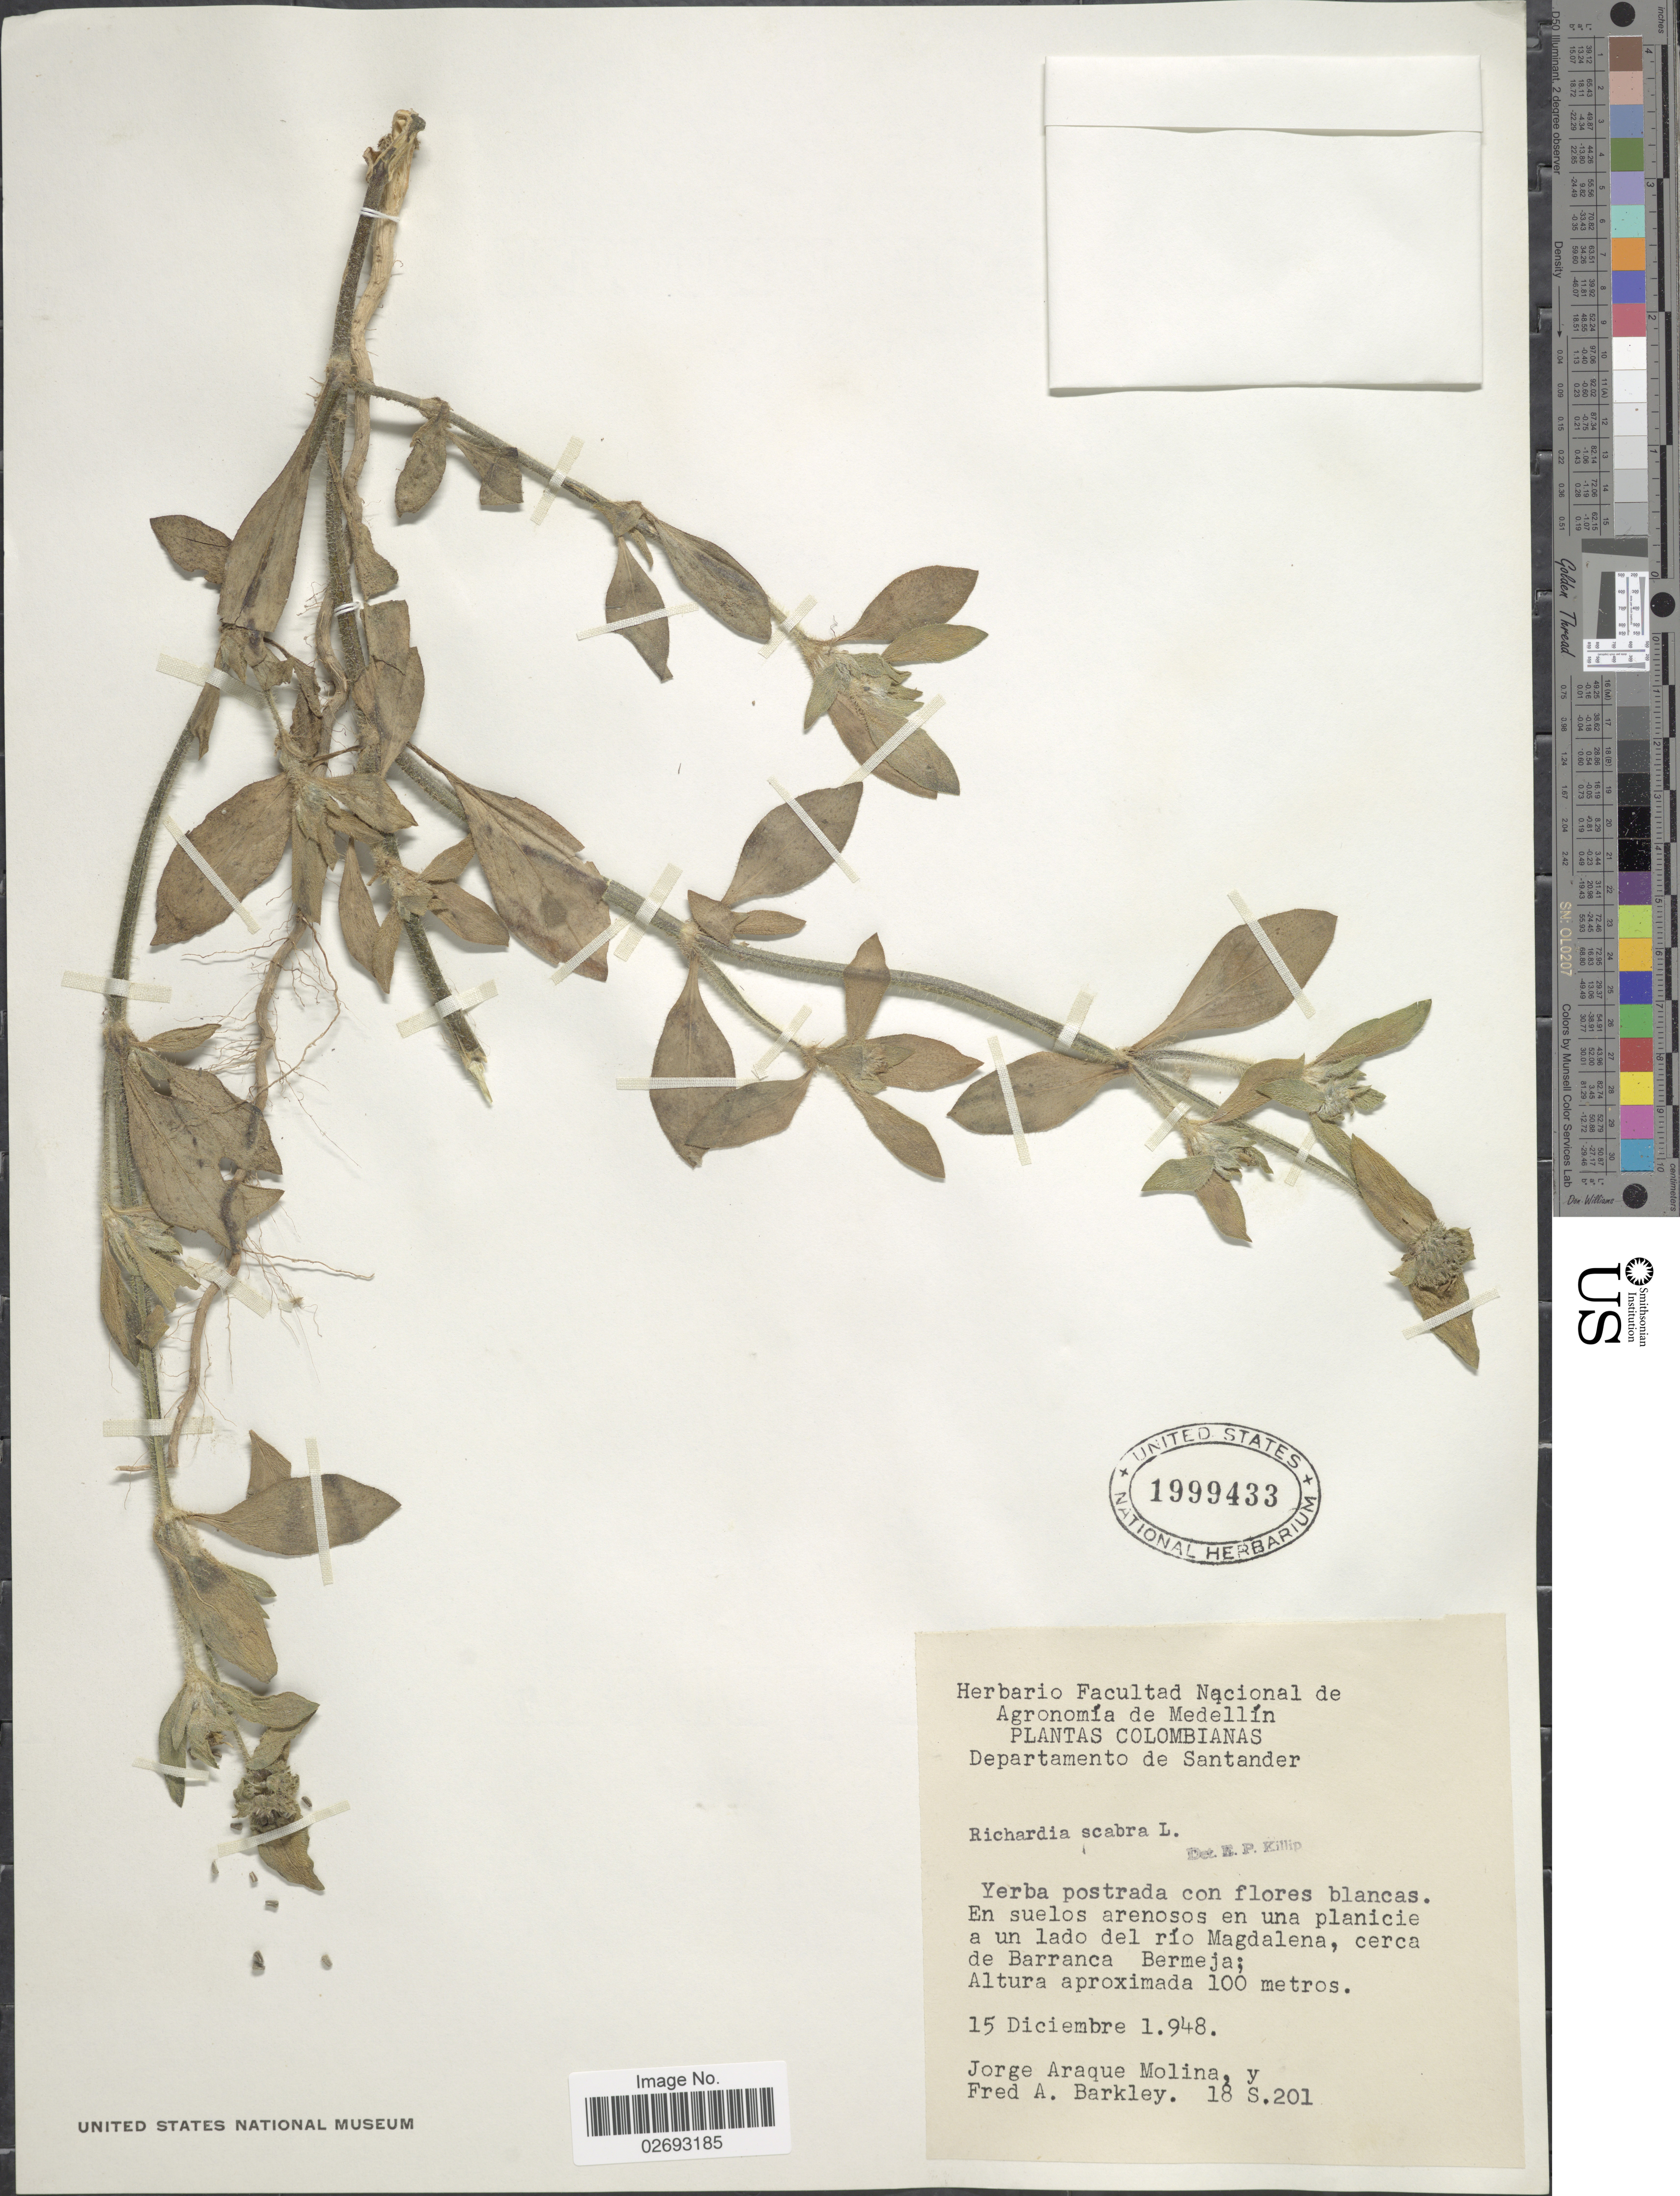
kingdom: Plantae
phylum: Tracheophyta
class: Magnoliopsida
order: Gentianales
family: Rubiaceae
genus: Richardia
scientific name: Richardia scabra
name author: L.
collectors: J. Araque Molina & F. A. Barkley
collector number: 18S201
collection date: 1948-12-15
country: Colombia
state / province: Santander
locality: En suelos arenosos en una planicie a un lado del rio Magdalena, cerca de Barranca Bermeja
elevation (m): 100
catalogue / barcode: US 1999433